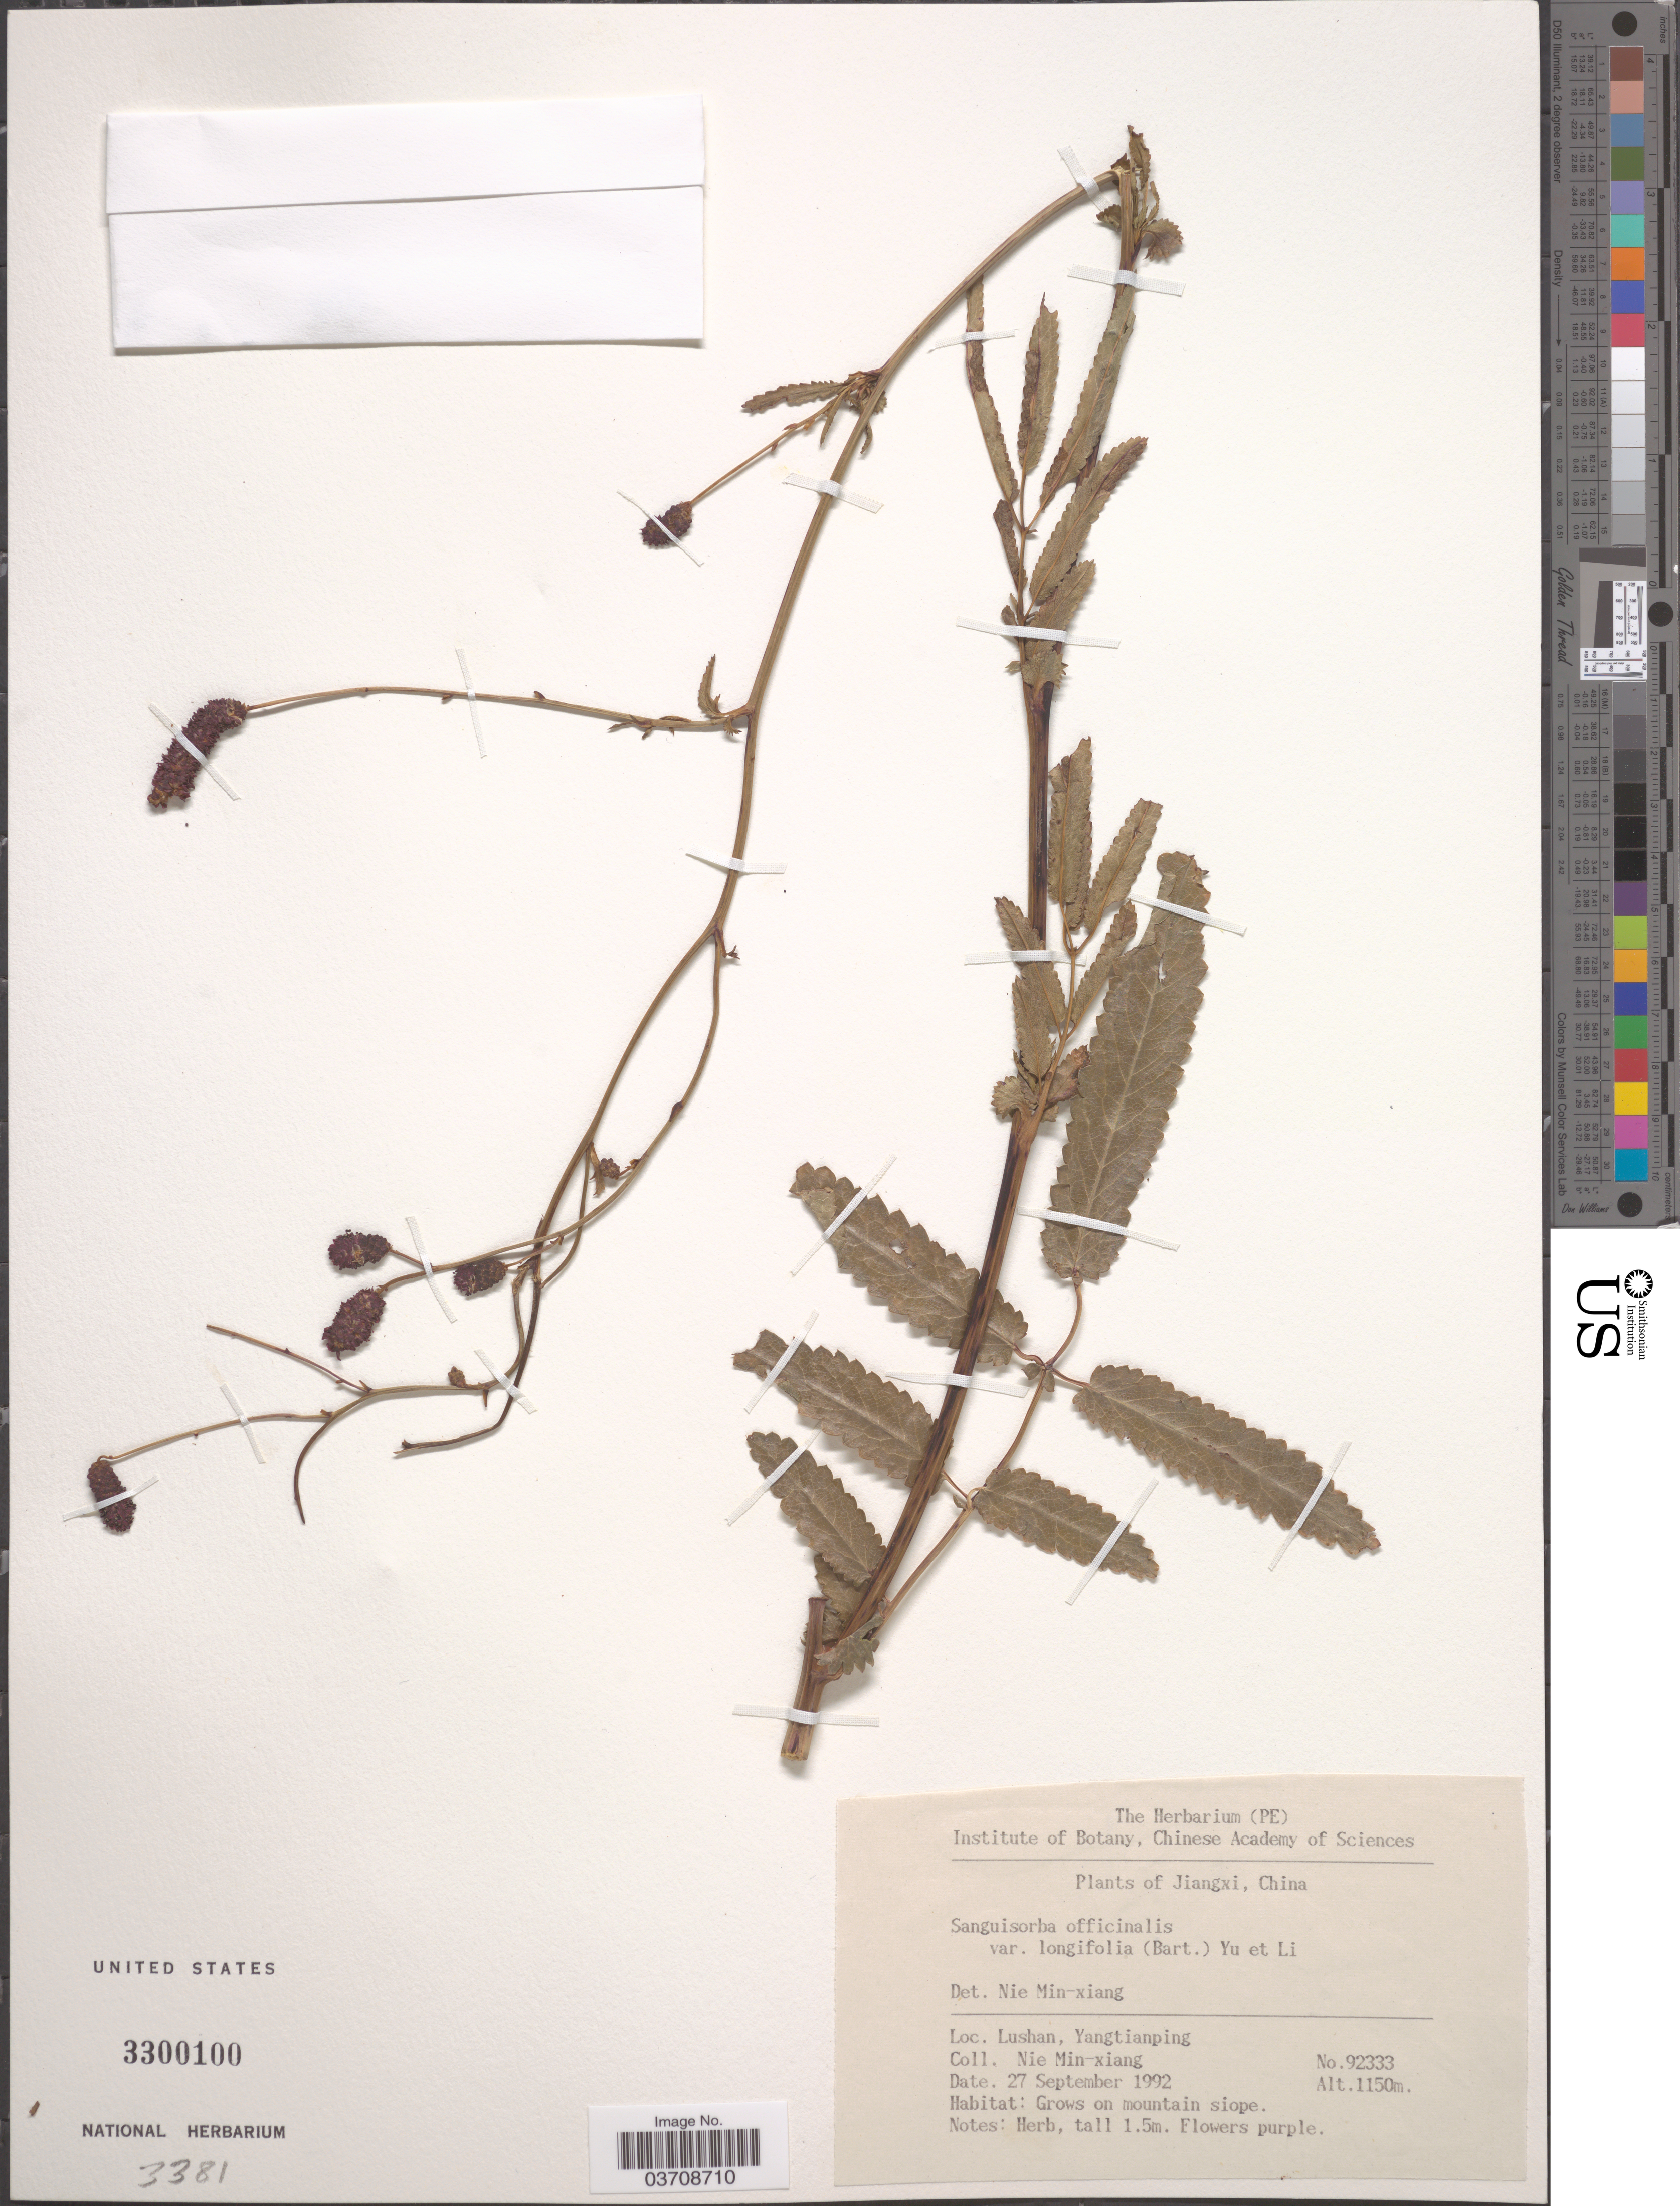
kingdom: Plantae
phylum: Tracheophyta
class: Magnoliopsida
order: Rosales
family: Rosaceae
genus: Sanguisorba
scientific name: Sanguisorba officinalis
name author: L.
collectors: M. Nie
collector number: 92333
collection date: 1992-09-27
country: China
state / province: Jiangxi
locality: Lushan, Yangtianping.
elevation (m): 1150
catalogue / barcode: US 3300100